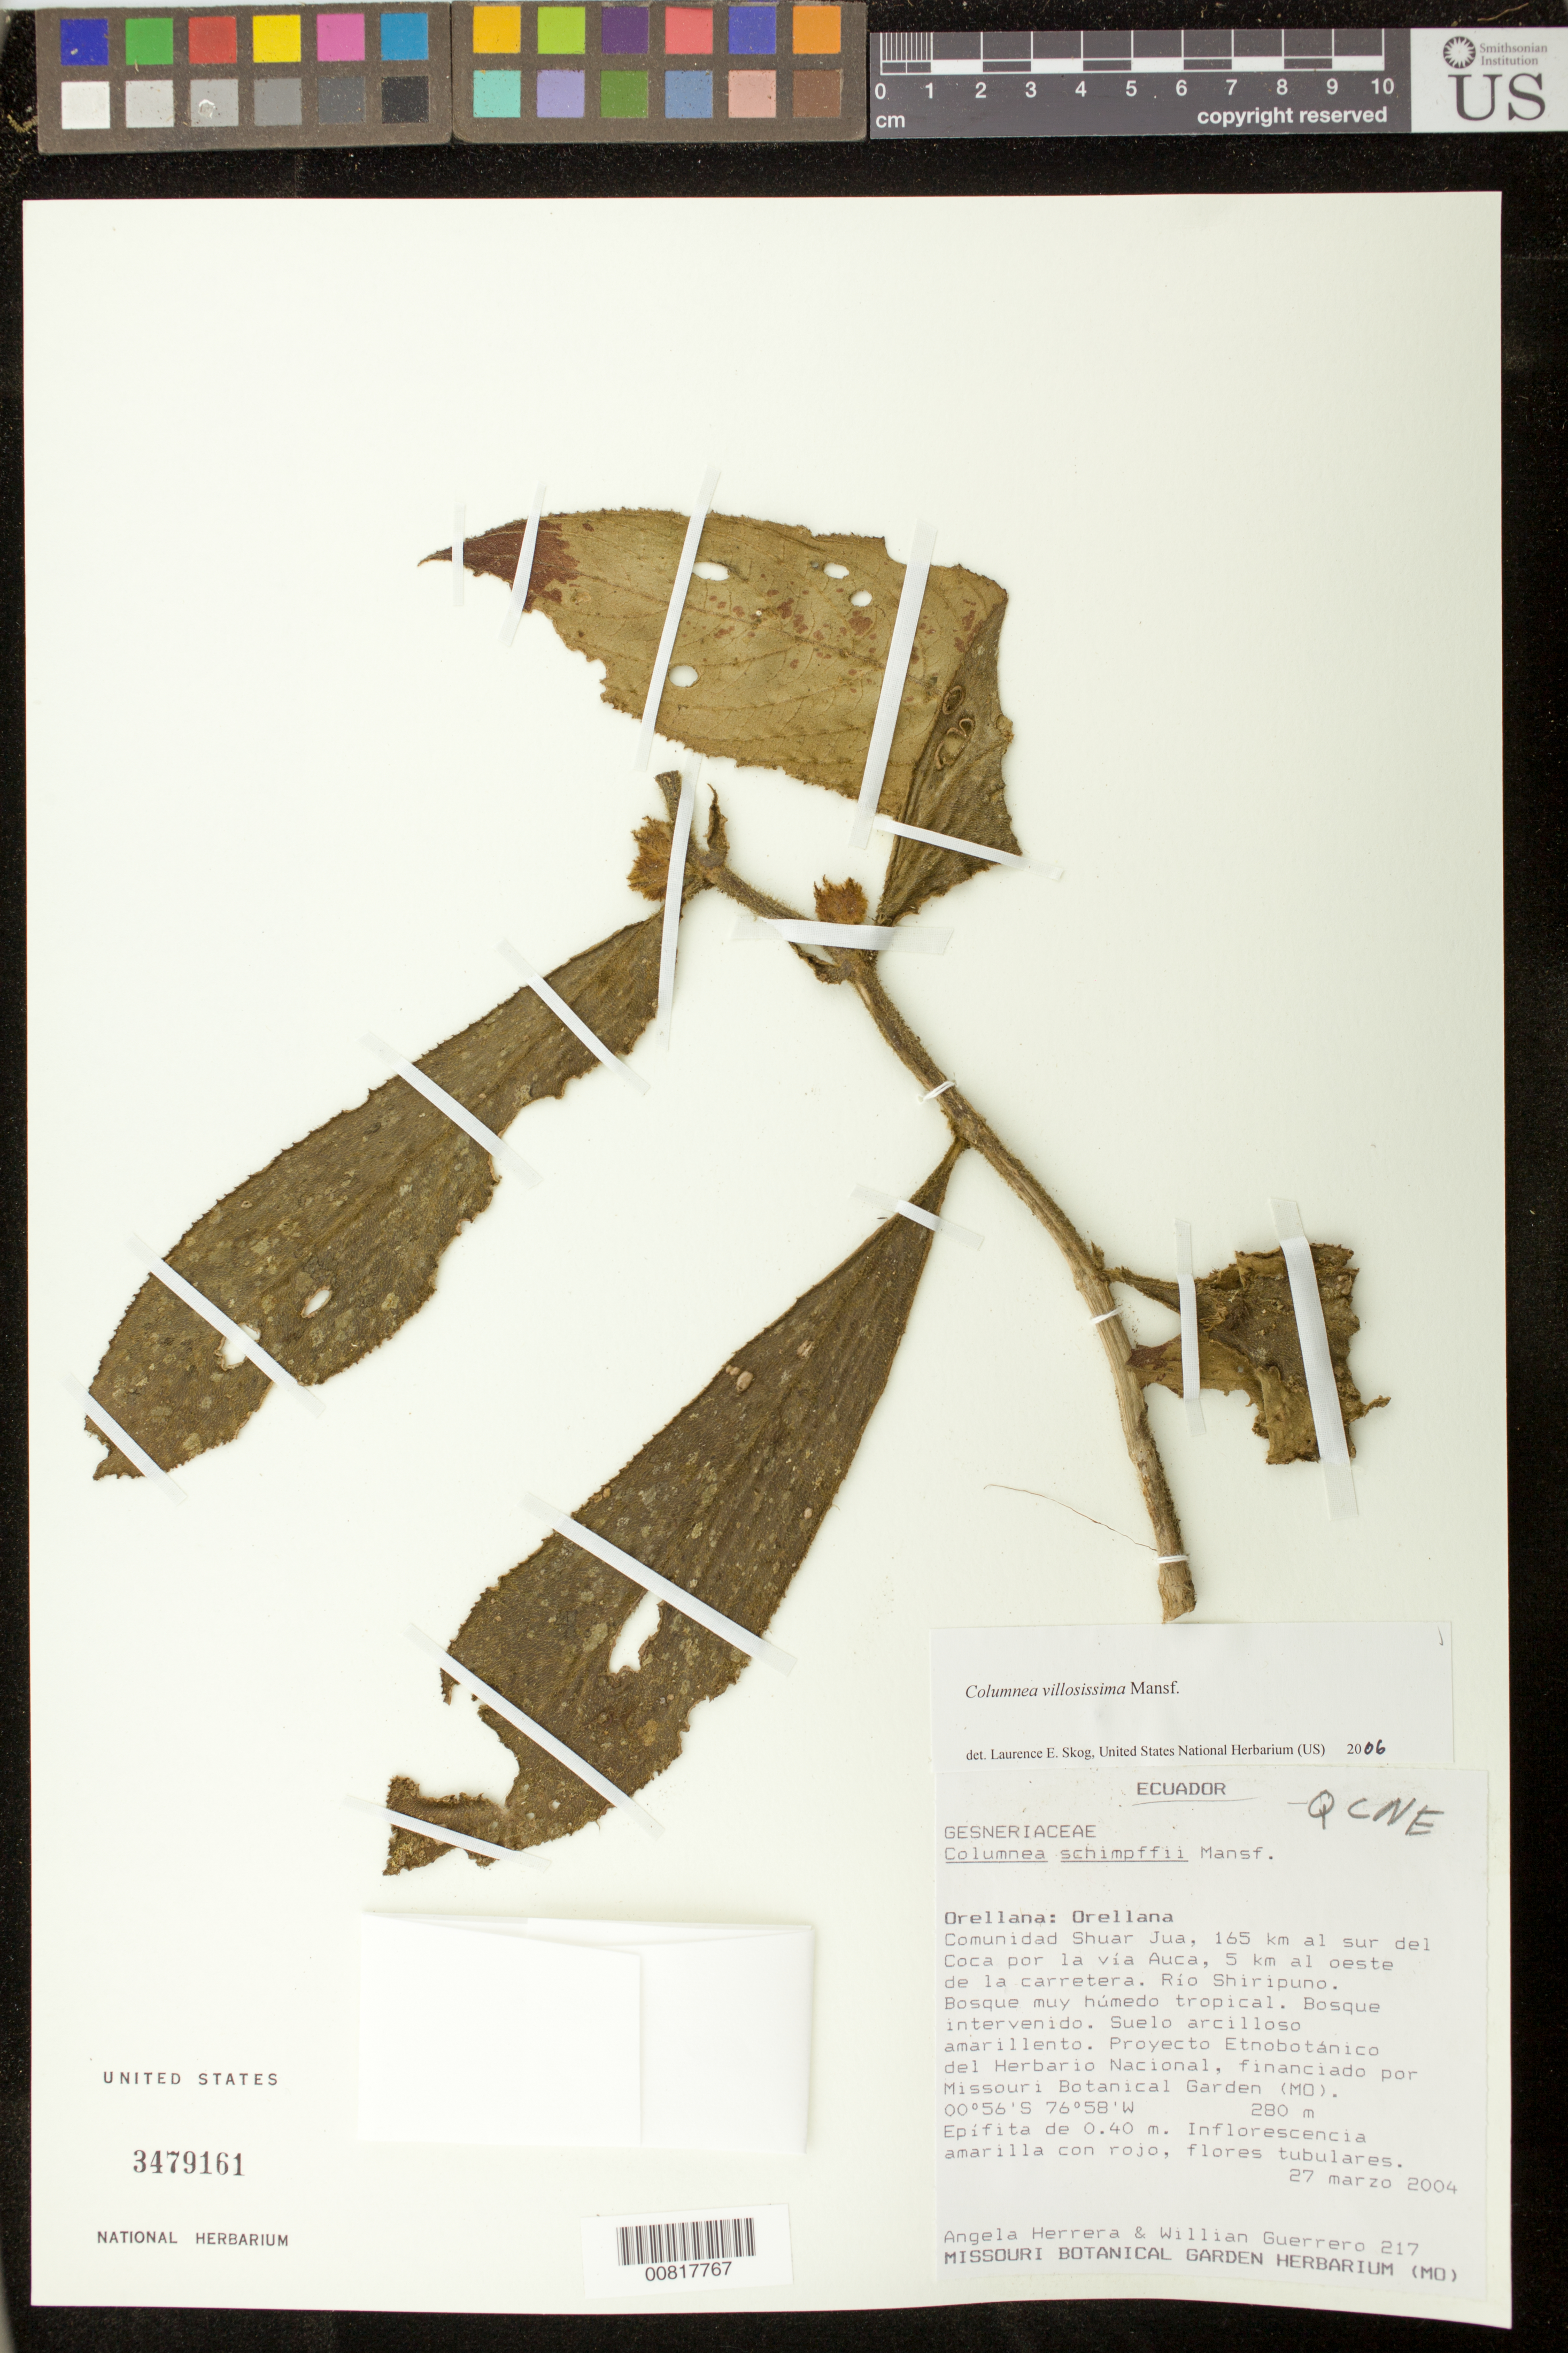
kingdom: Plantae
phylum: Tracheophyta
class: Magnoliopsida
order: Lamiales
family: Gesneriaceae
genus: Columnea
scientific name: Columnea villosissima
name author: Mansf.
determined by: Skog, Laurence E.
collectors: A. Herrera & W. Guerrero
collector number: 217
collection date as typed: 27 Mar 2004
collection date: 2004-03-27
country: Ecuador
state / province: Orellana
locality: Orellana: Orellana. Comunidad Shuar Jua, 165 km al sur del Coca por la via Auca, 5 km al oeste de la carretera. Rio Shiripuno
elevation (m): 280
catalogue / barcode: US 3479161